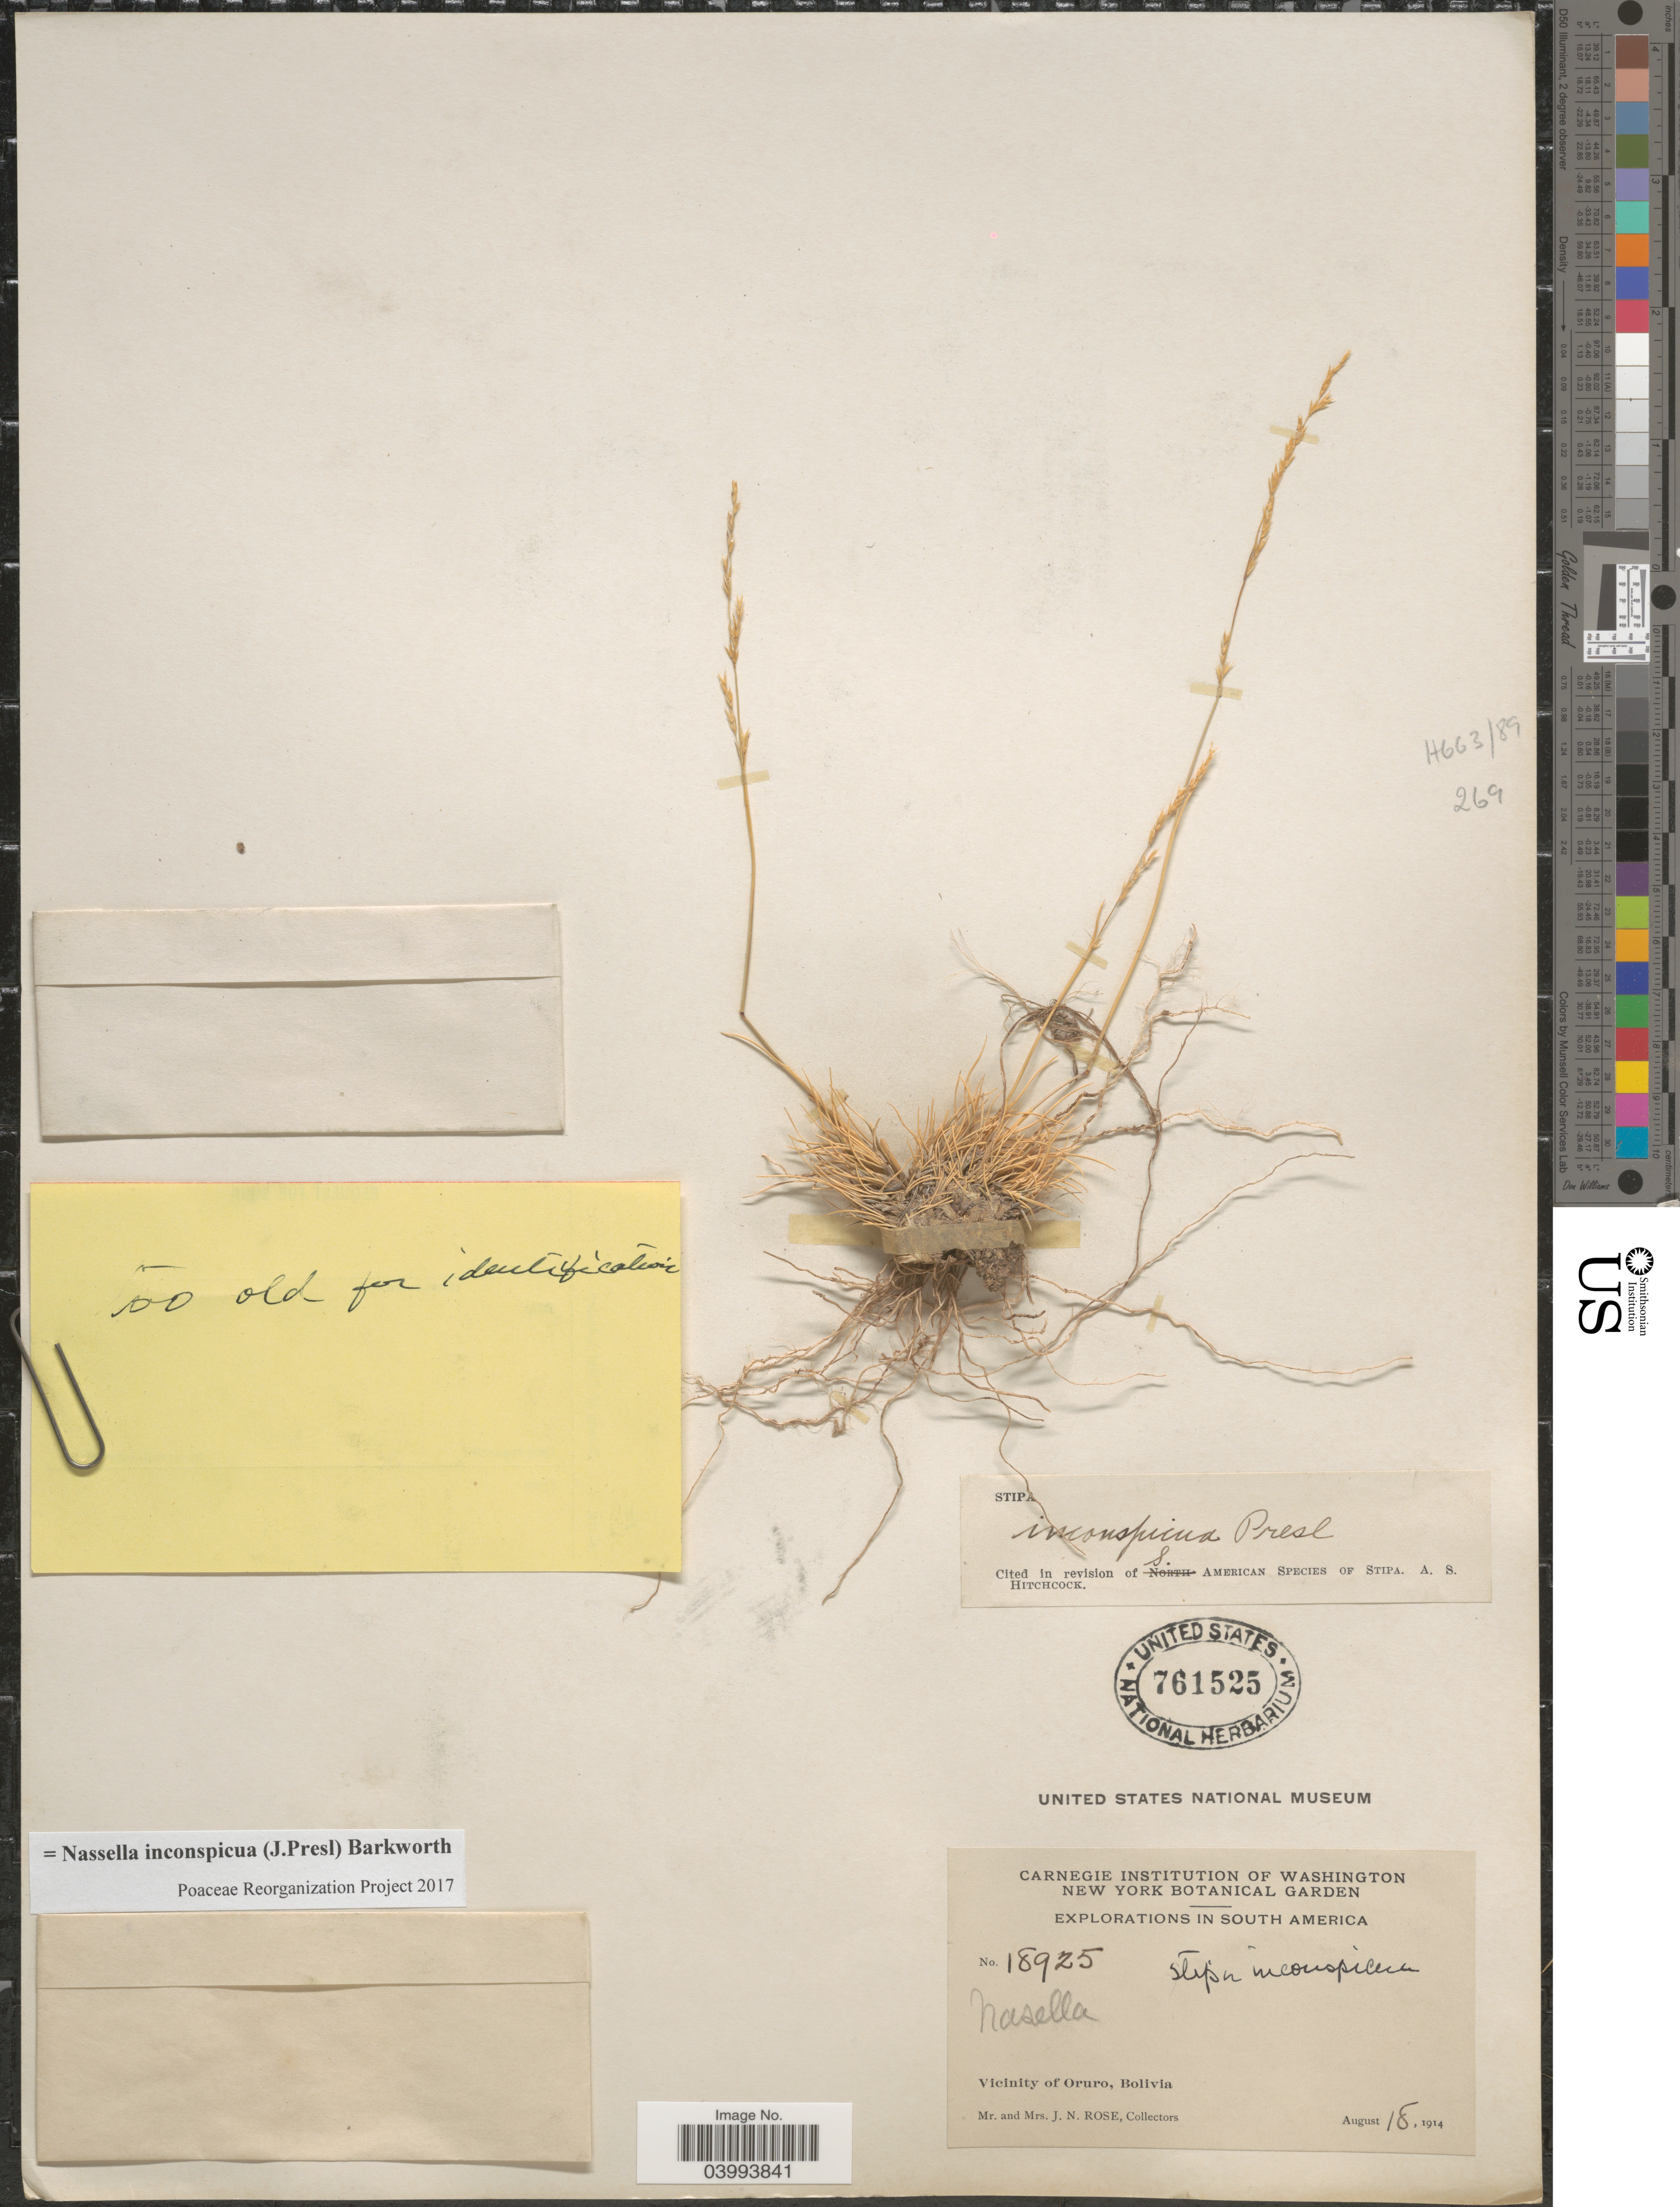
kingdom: Plantae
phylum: Tracheophyta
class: Liliopsida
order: Poales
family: Poaceae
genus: Nassella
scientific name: Nassella inconspicua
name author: (J. Presl) Barkworth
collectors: J. N. Rose & L. B. Rose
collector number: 18925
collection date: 1914-08-18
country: Bolivia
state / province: Oruro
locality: Vicinity of Oruro.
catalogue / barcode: US 761525